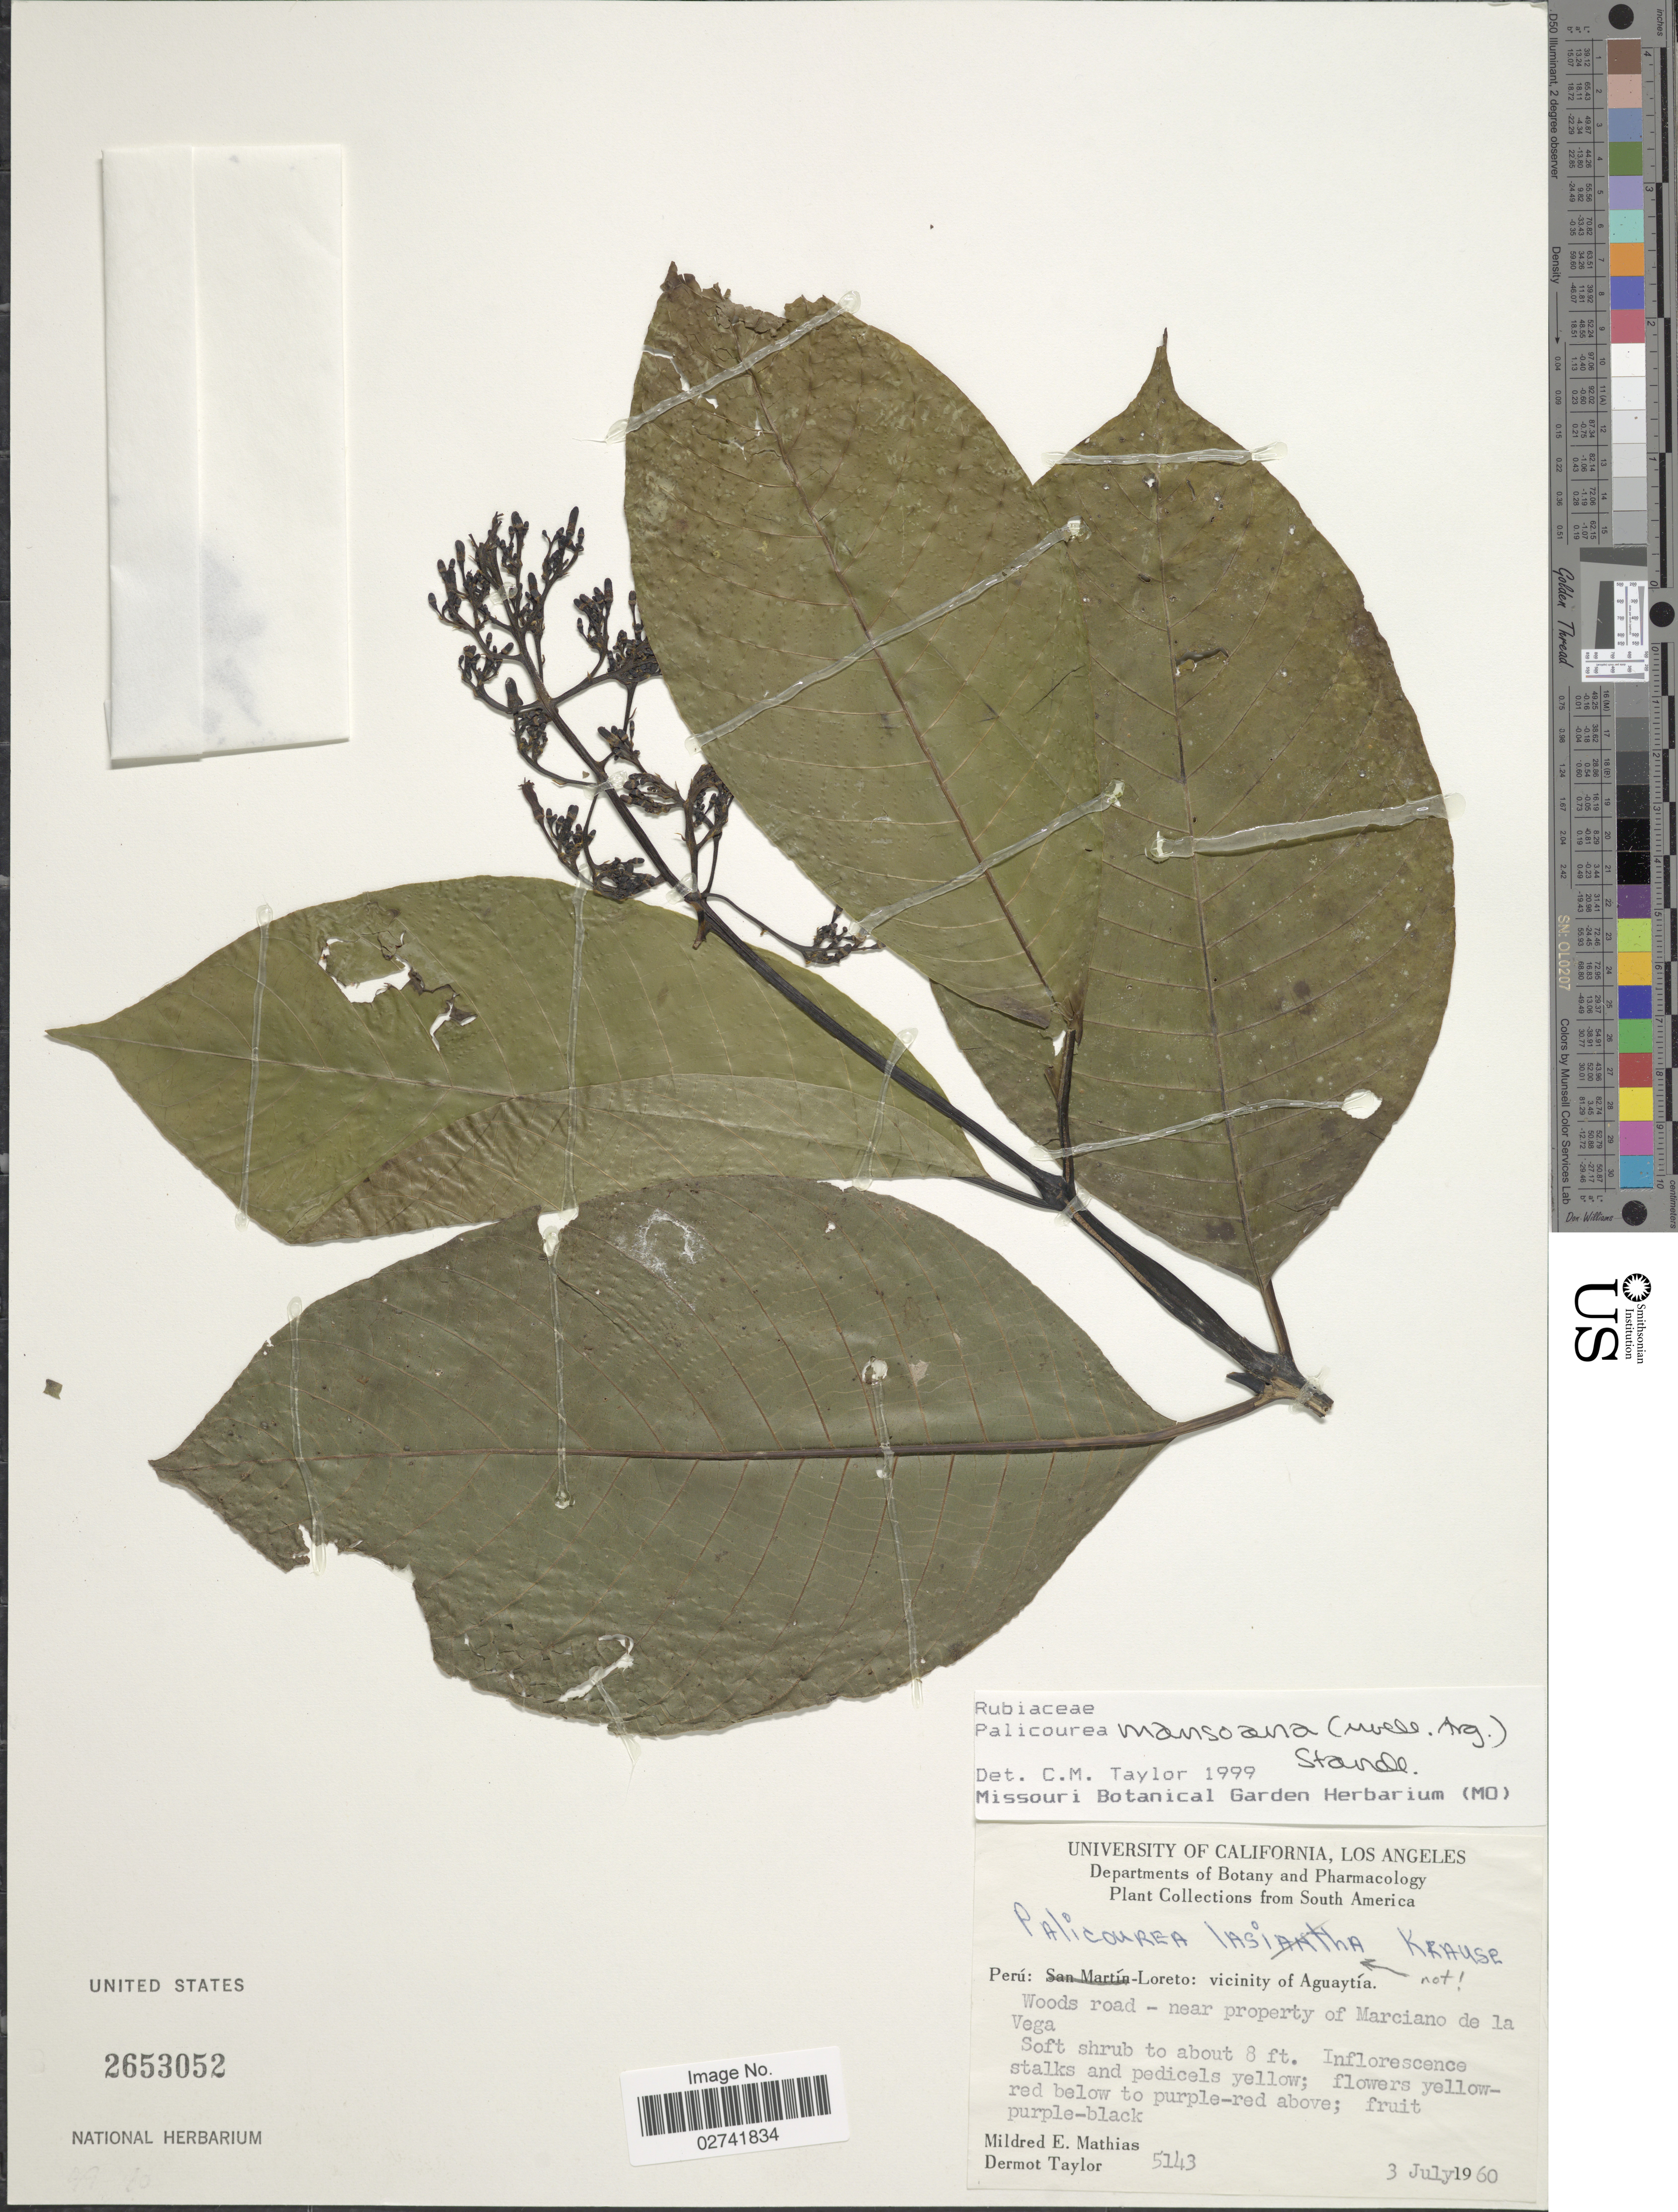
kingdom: Plantae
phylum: Tracheophyta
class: Magnoliopsida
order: Gentianales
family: Rubiaceae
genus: Palicourea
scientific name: Palicourea mansoana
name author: (Müll. Arg.) Standl.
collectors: M. E. Mathias & D. Taylor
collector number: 5143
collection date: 1960-07-03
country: Peru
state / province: Loreto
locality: Vicinity of Aguaytia. Woods road - near property of Marciano de la Vega.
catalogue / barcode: US 2653052